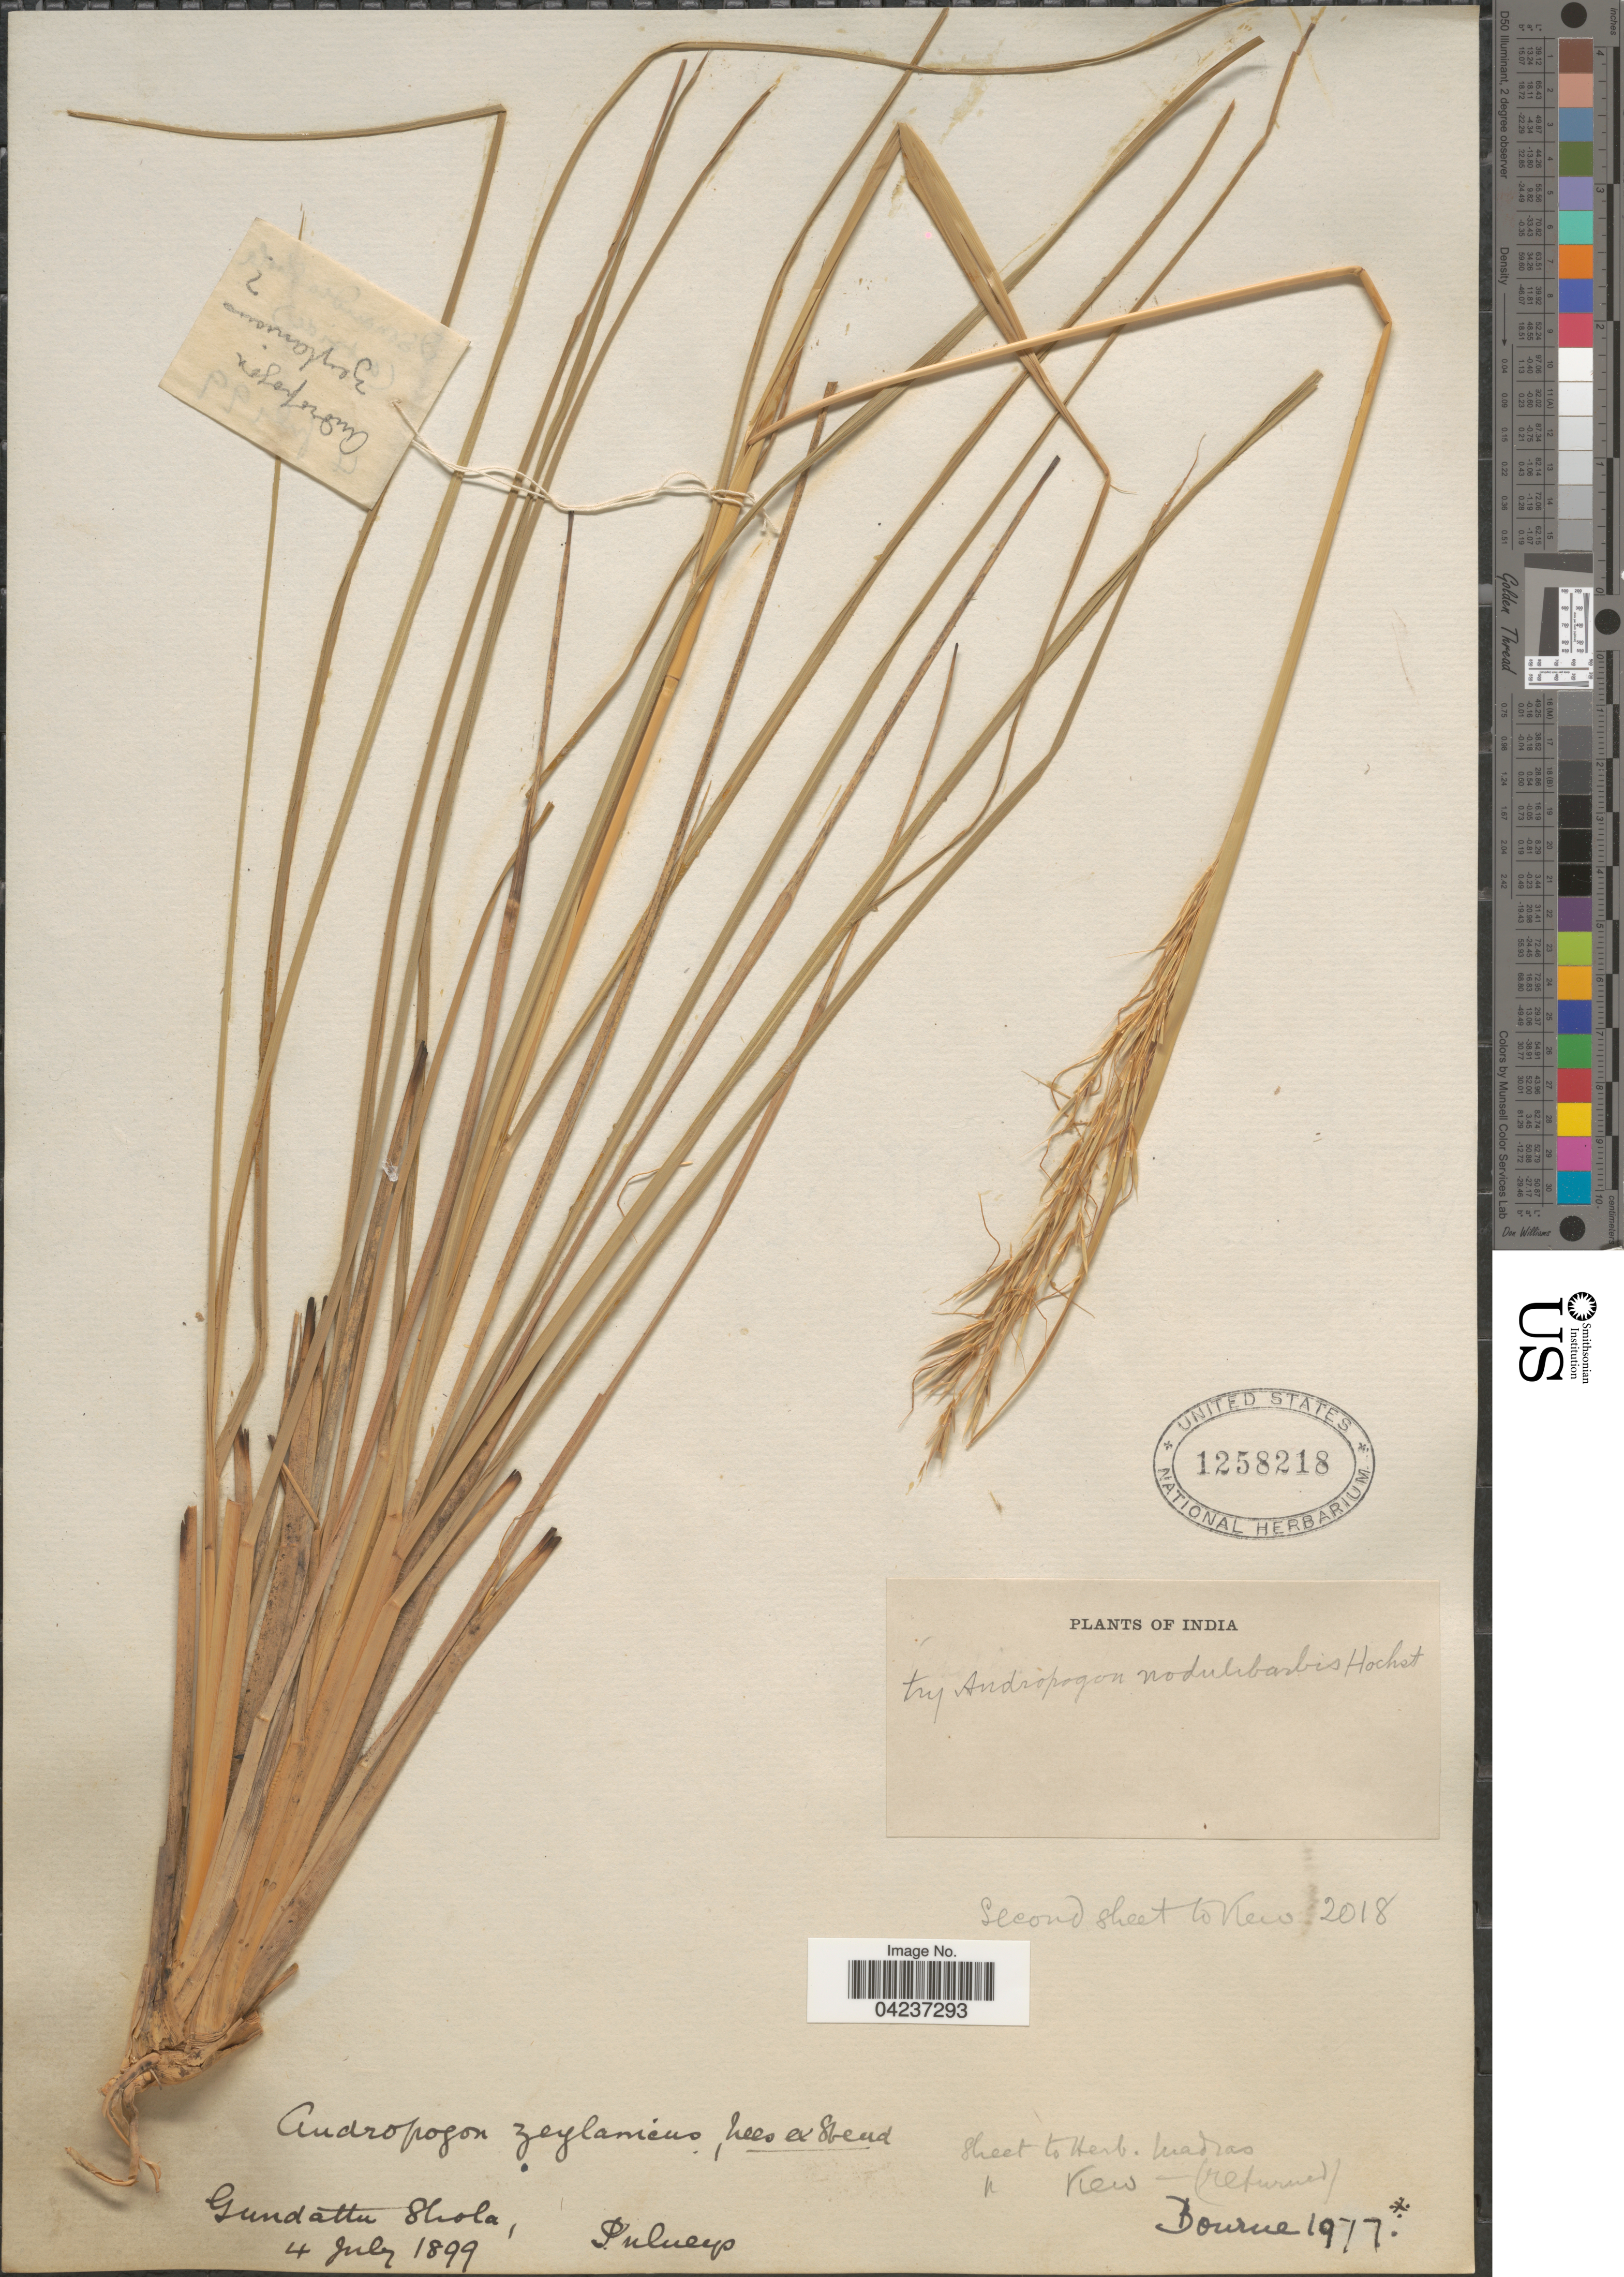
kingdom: Plantae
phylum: Tracheophyta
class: Liliopsida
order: Poales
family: Poaceae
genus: Chrysopogon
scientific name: Chrysopogon nodulibarbis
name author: (Hochst. ex Steud.) Henr.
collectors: -- Bourne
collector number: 1977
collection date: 1899-07-04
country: India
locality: Gundattu Shola, Pulneys.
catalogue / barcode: US 1258218